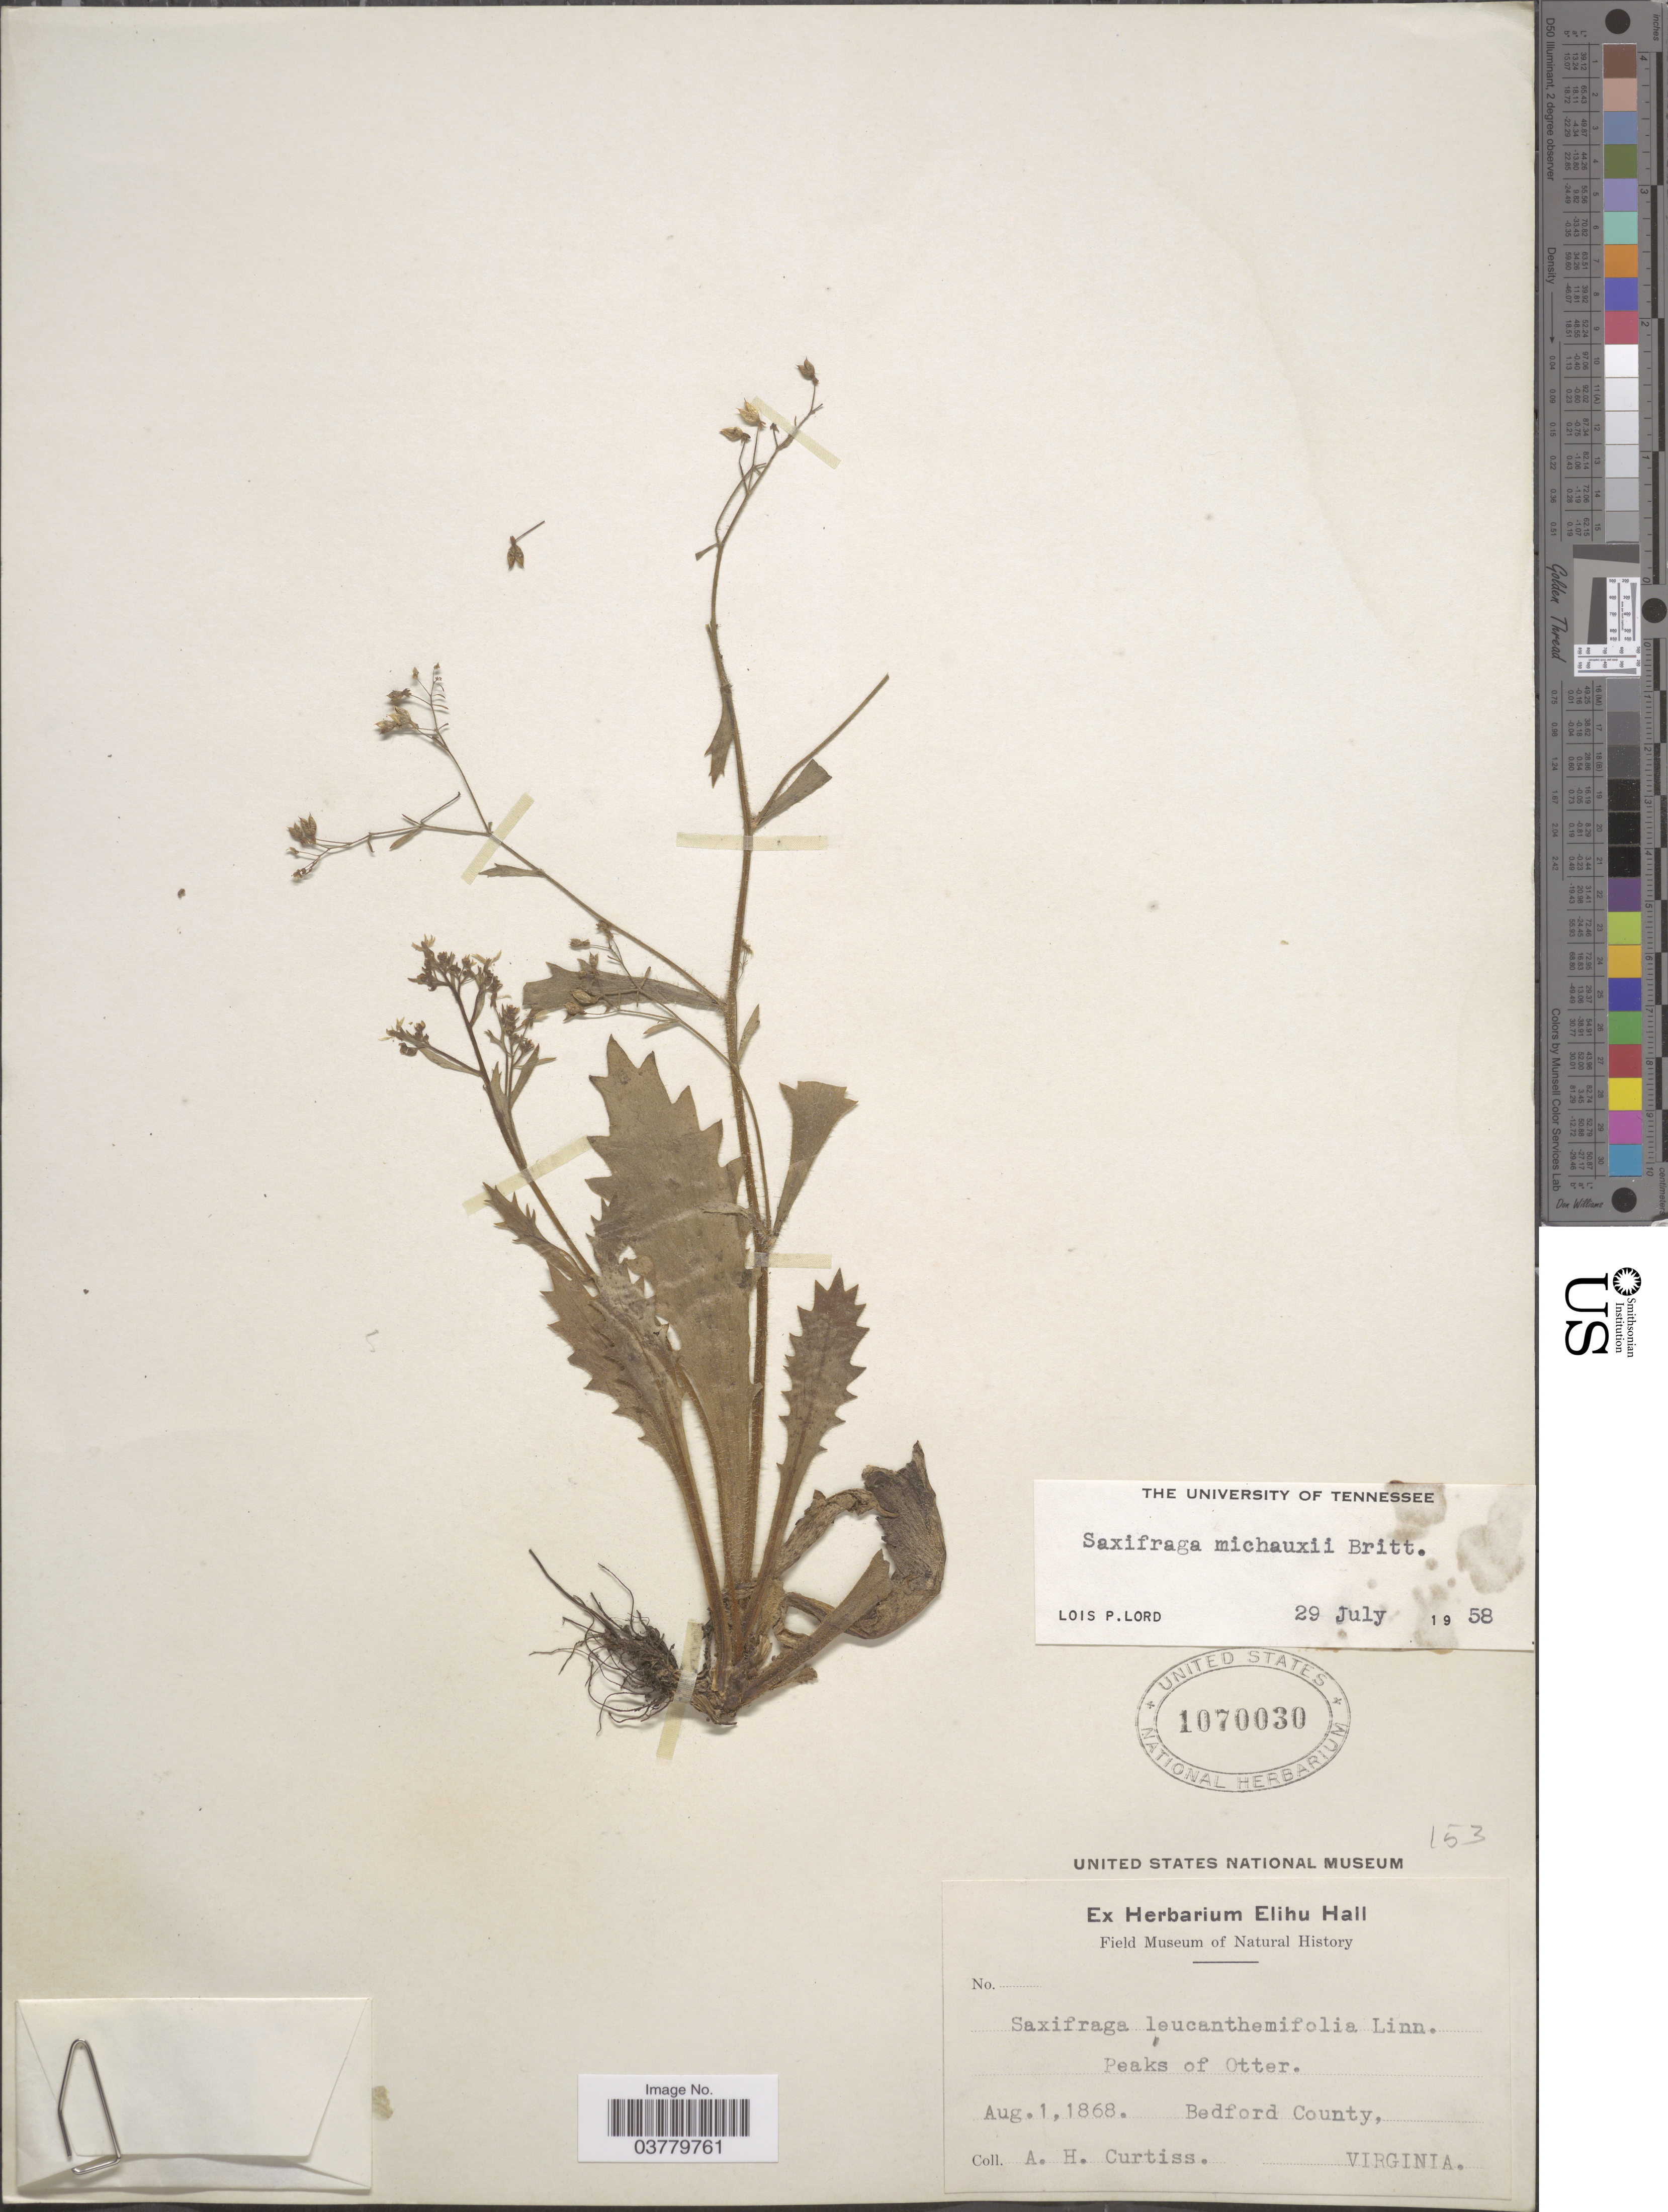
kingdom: Plantae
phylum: Tracheophyta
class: Magnoliopsida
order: Saxifragales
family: Saxifragaceae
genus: Micranthes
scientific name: Micranthes petiolaris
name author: (Raf.) Bush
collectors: A. H. Curtiss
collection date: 1868-08-01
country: United States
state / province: Virginia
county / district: Bedford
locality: Peaks of Otter. Bedford County.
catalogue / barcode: US 1070030